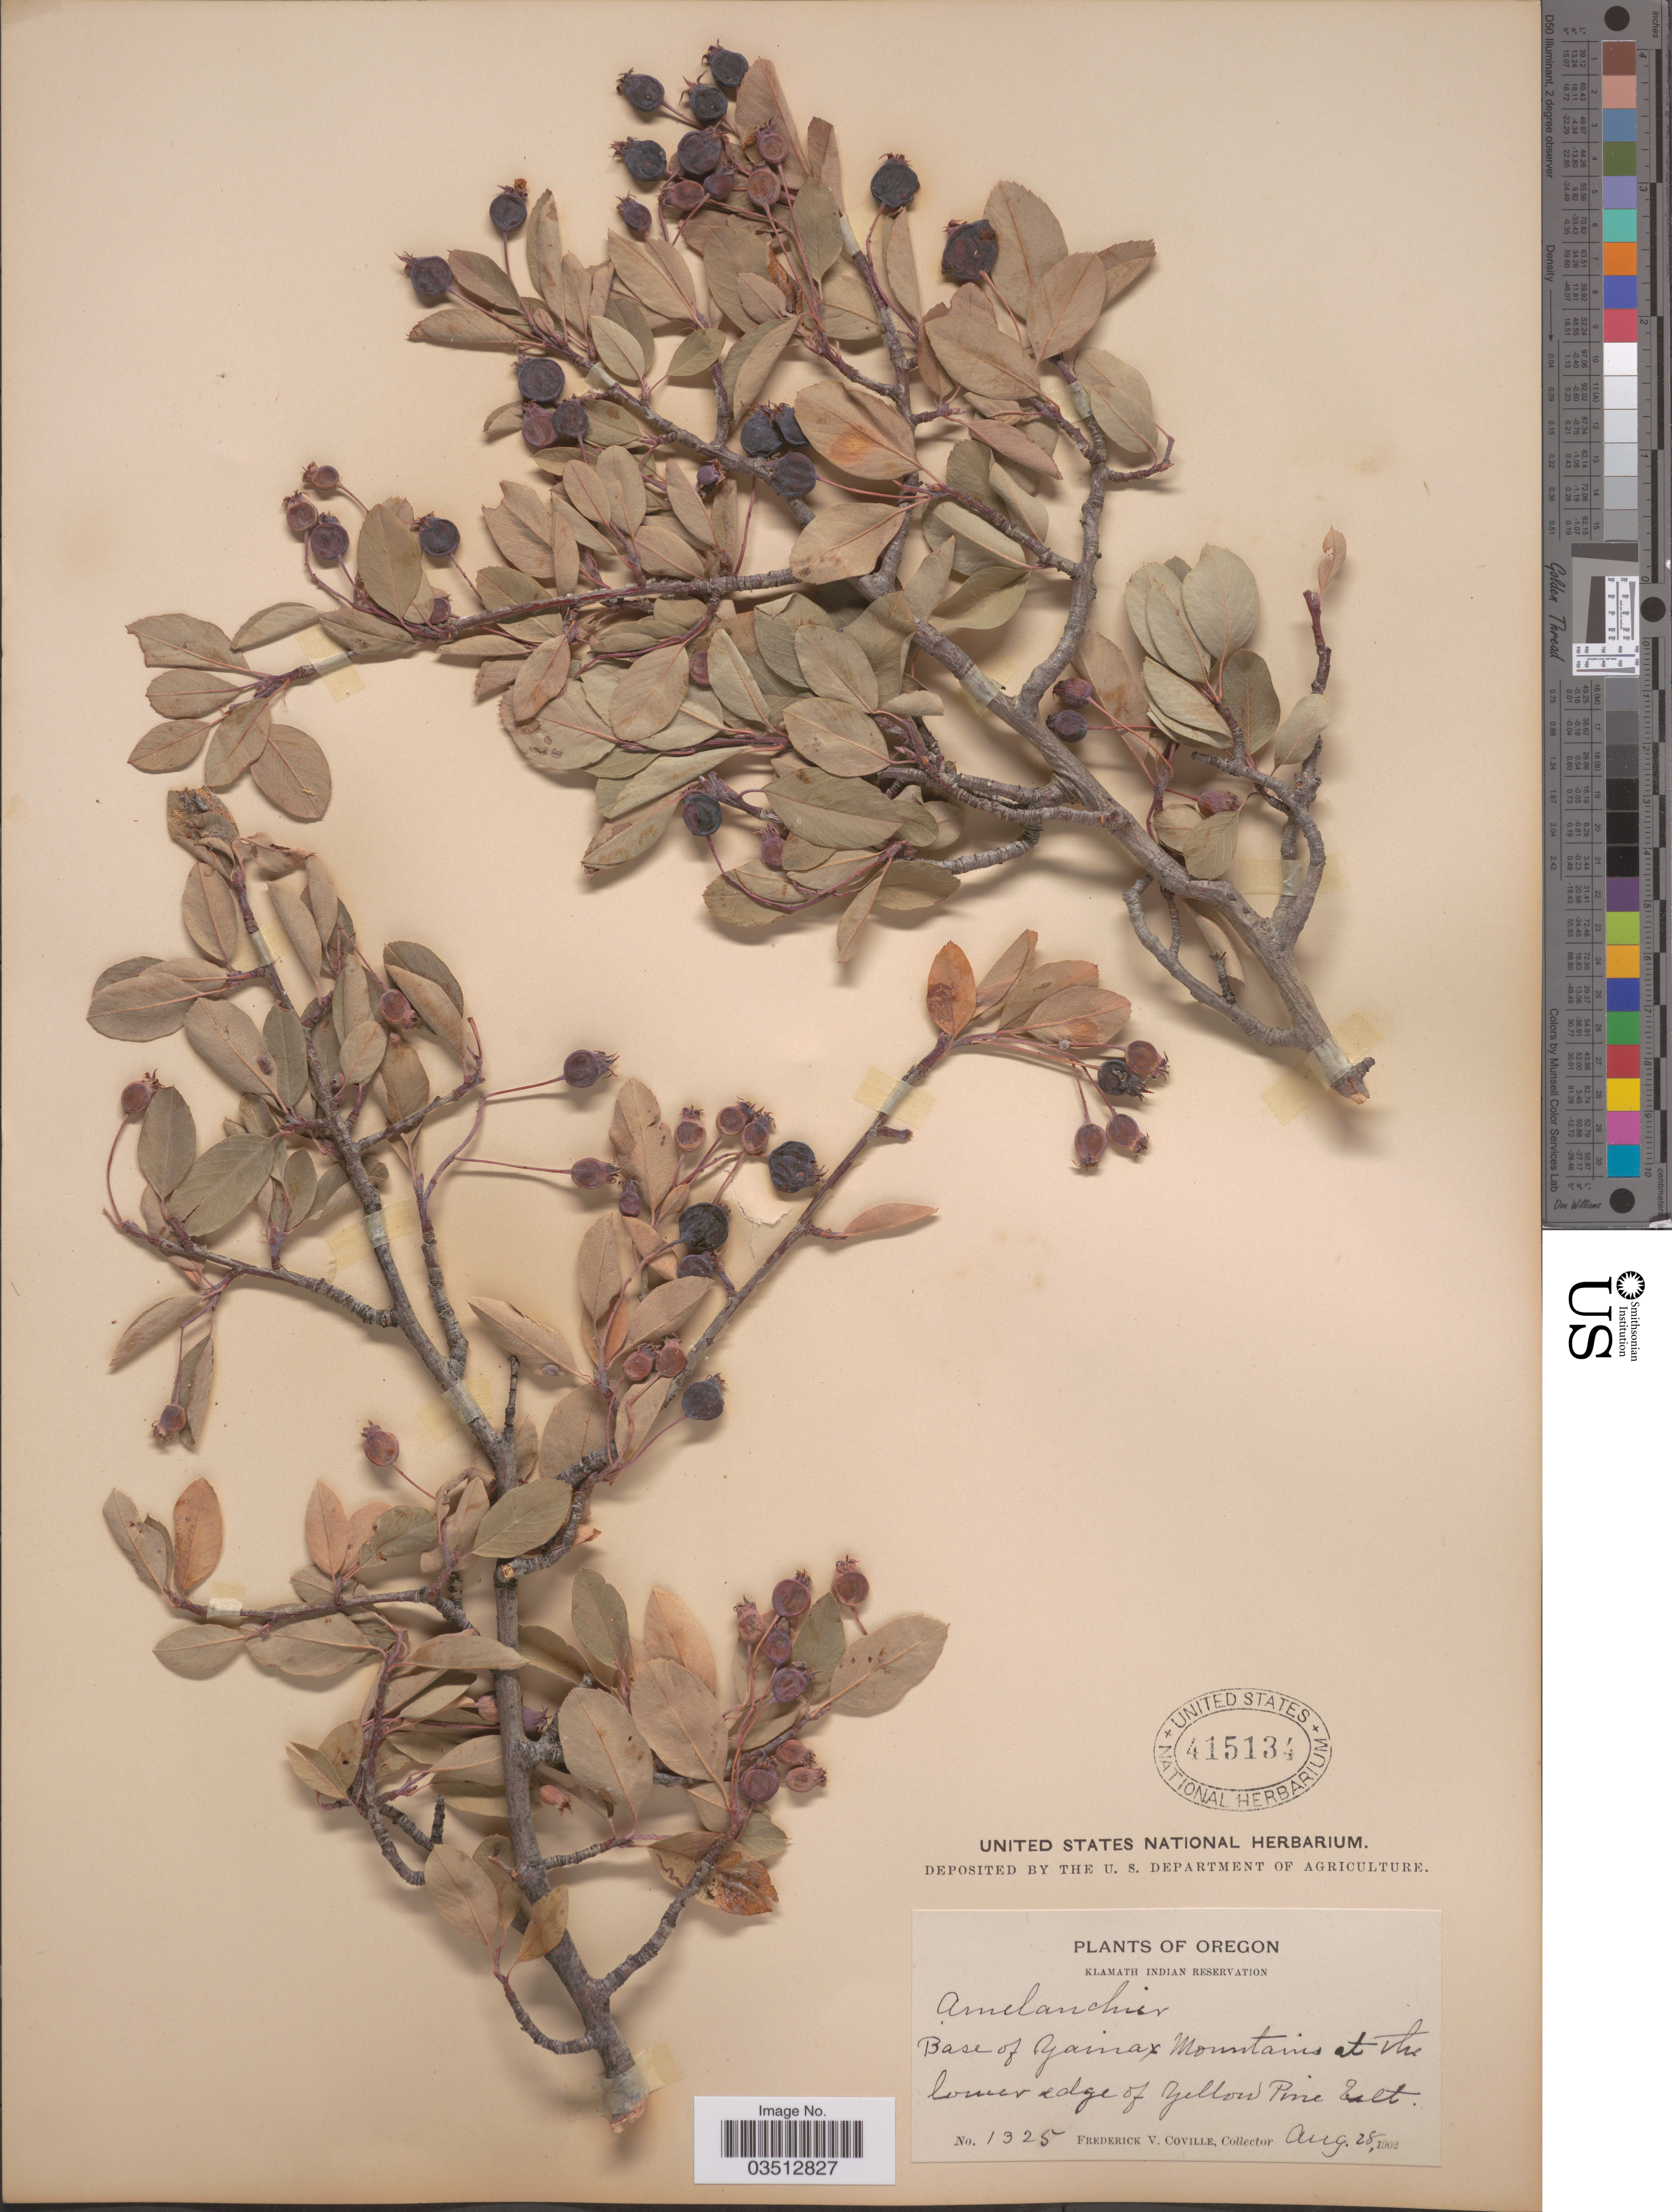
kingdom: Plantae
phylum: Tracheophyta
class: Magnoliopsida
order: Rosales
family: Rosaceae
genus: Amelanchier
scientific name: Amelanchier sp.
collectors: F. V. Coville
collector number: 1325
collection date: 1902-08-28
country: United States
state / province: Oregon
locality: Klamath Indian Reservation. Base of Yainax Mountains at the lower edge of Yellow Pine belt.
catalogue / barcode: US 415134